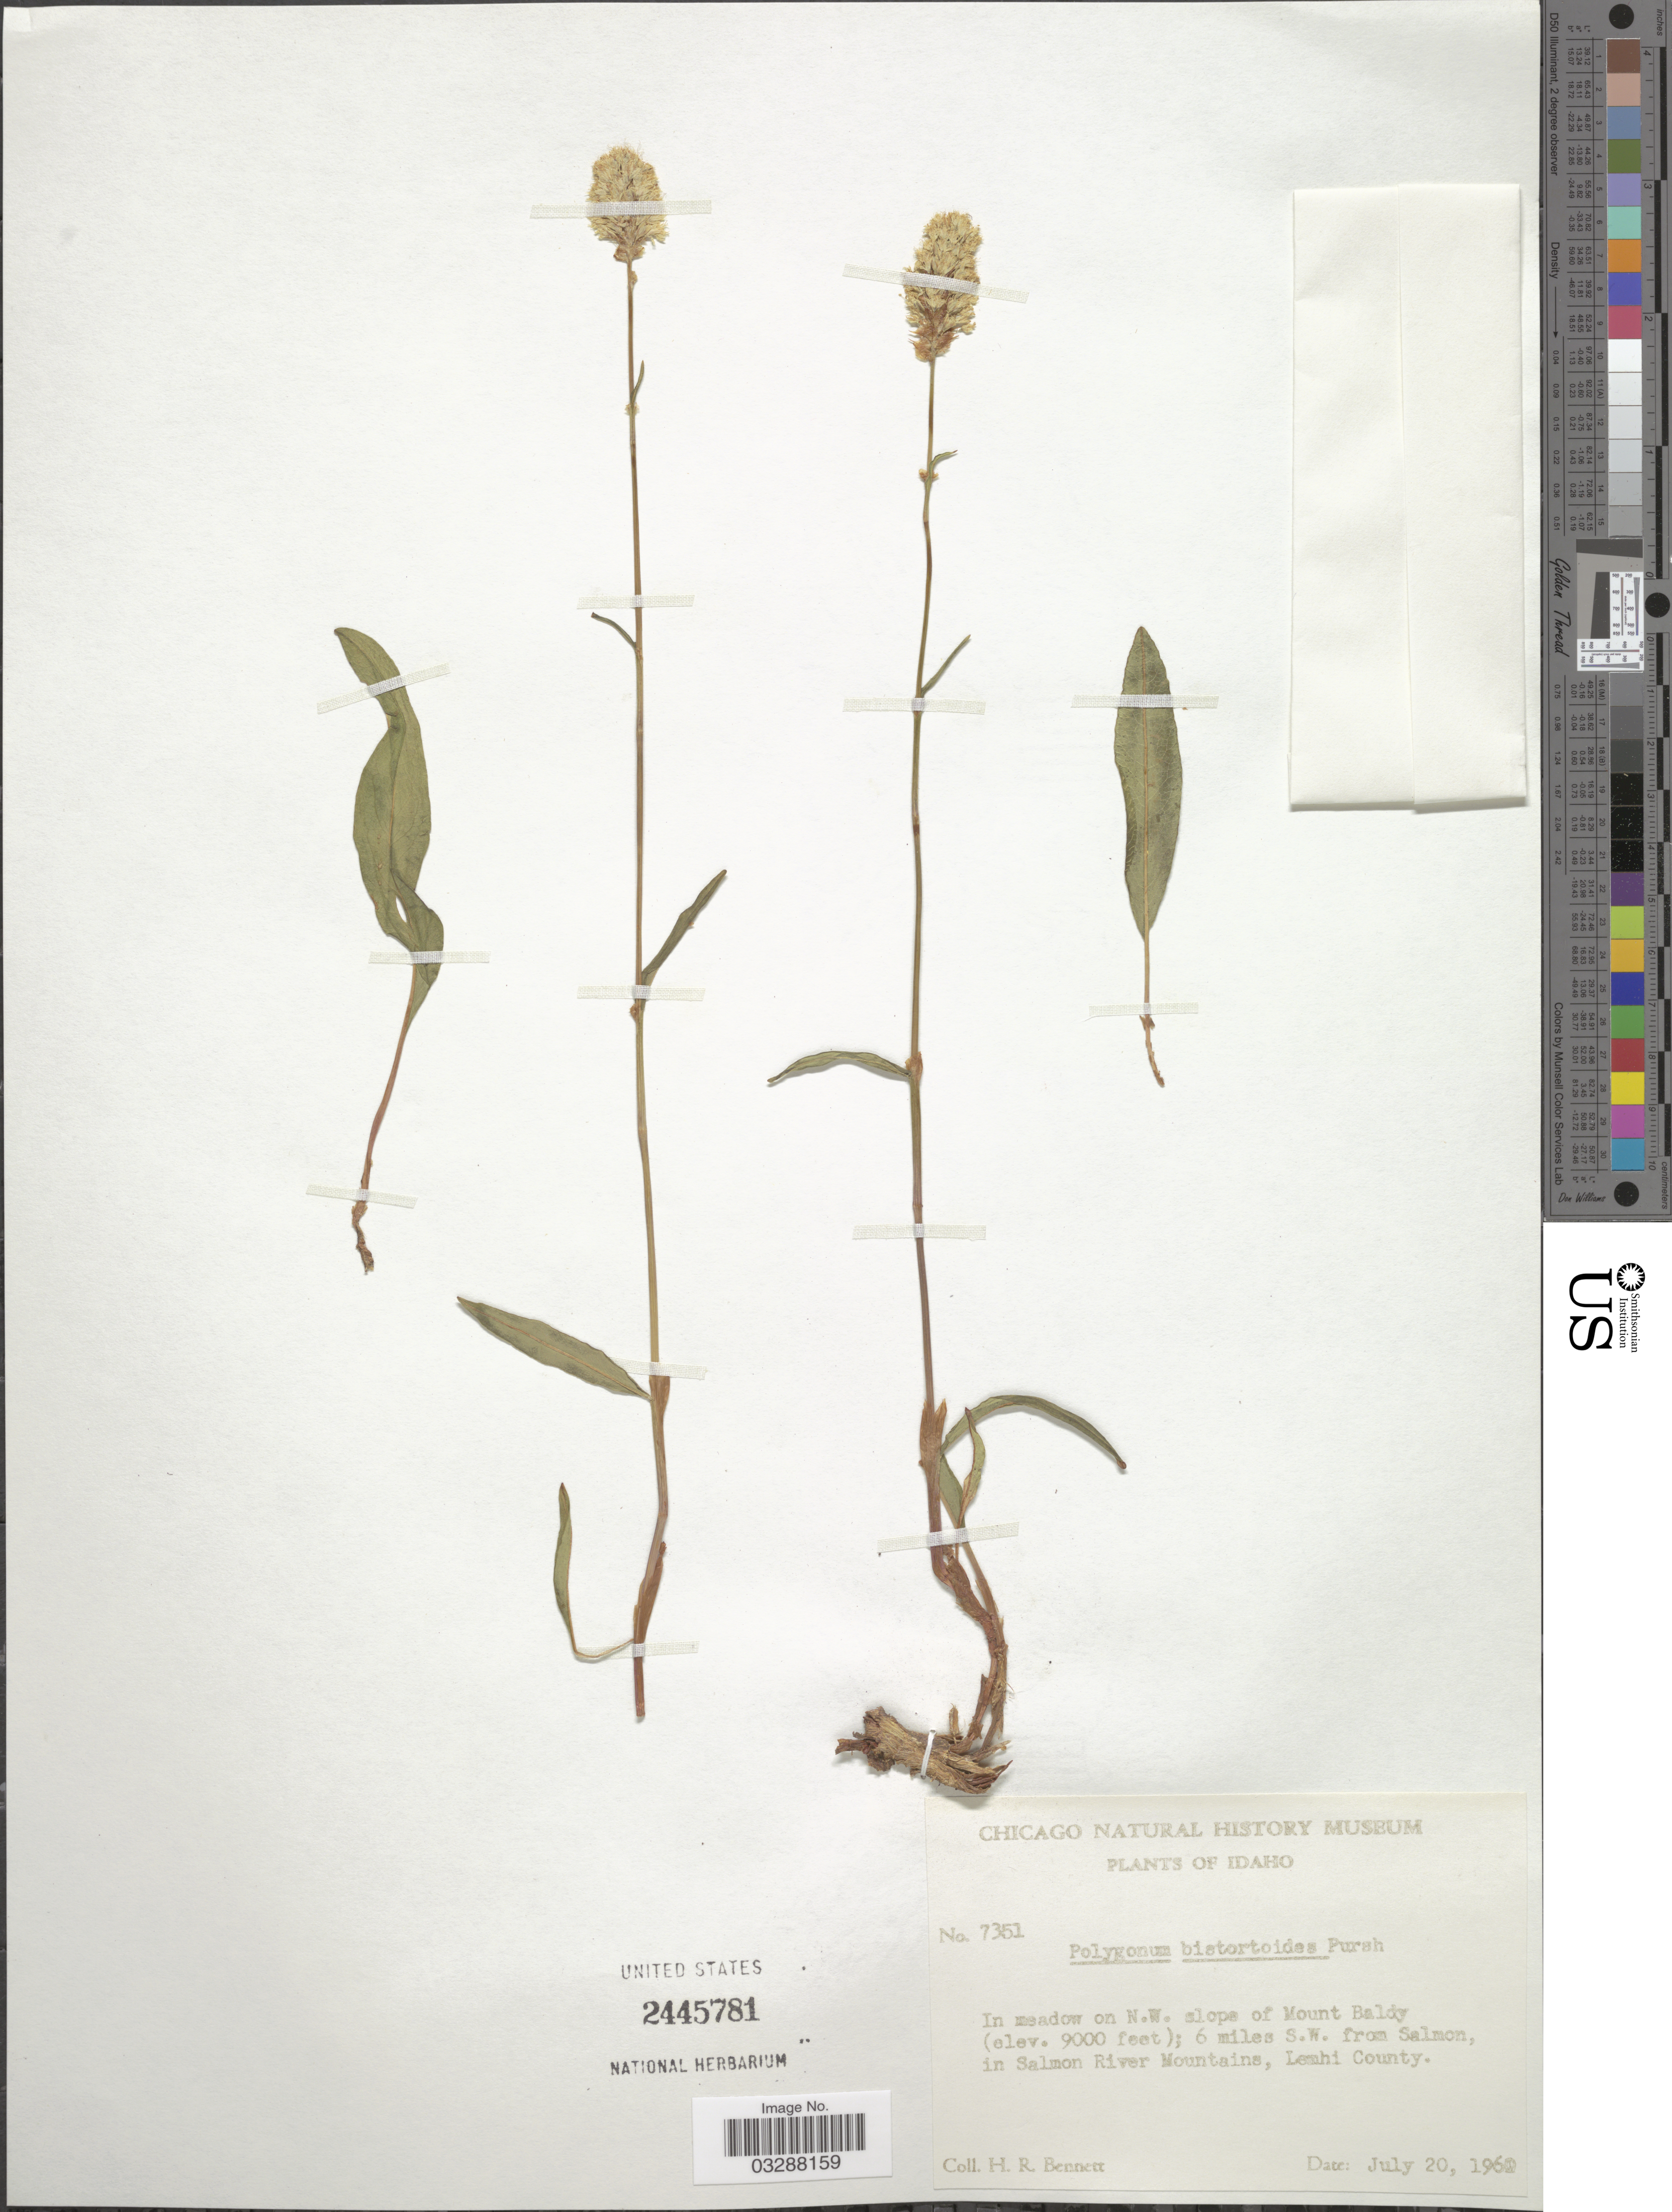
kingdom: Plantae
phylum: Tracheophyta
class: Magnoliopsida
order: Caryophyllales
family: Polygonaceae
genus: Bistorta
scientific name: Bistorta bistortoides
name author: (Pursh) Small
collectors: H. R. Bennett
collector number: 7351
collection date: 1960-07-20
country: United States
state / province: Idaho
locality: In meadow on N.W. slope of Mount Baldy; 6 miles S.W. from Salmon, in Salmon River Mountain, Lemhi County.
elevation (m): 2743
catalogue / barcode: US 2445781